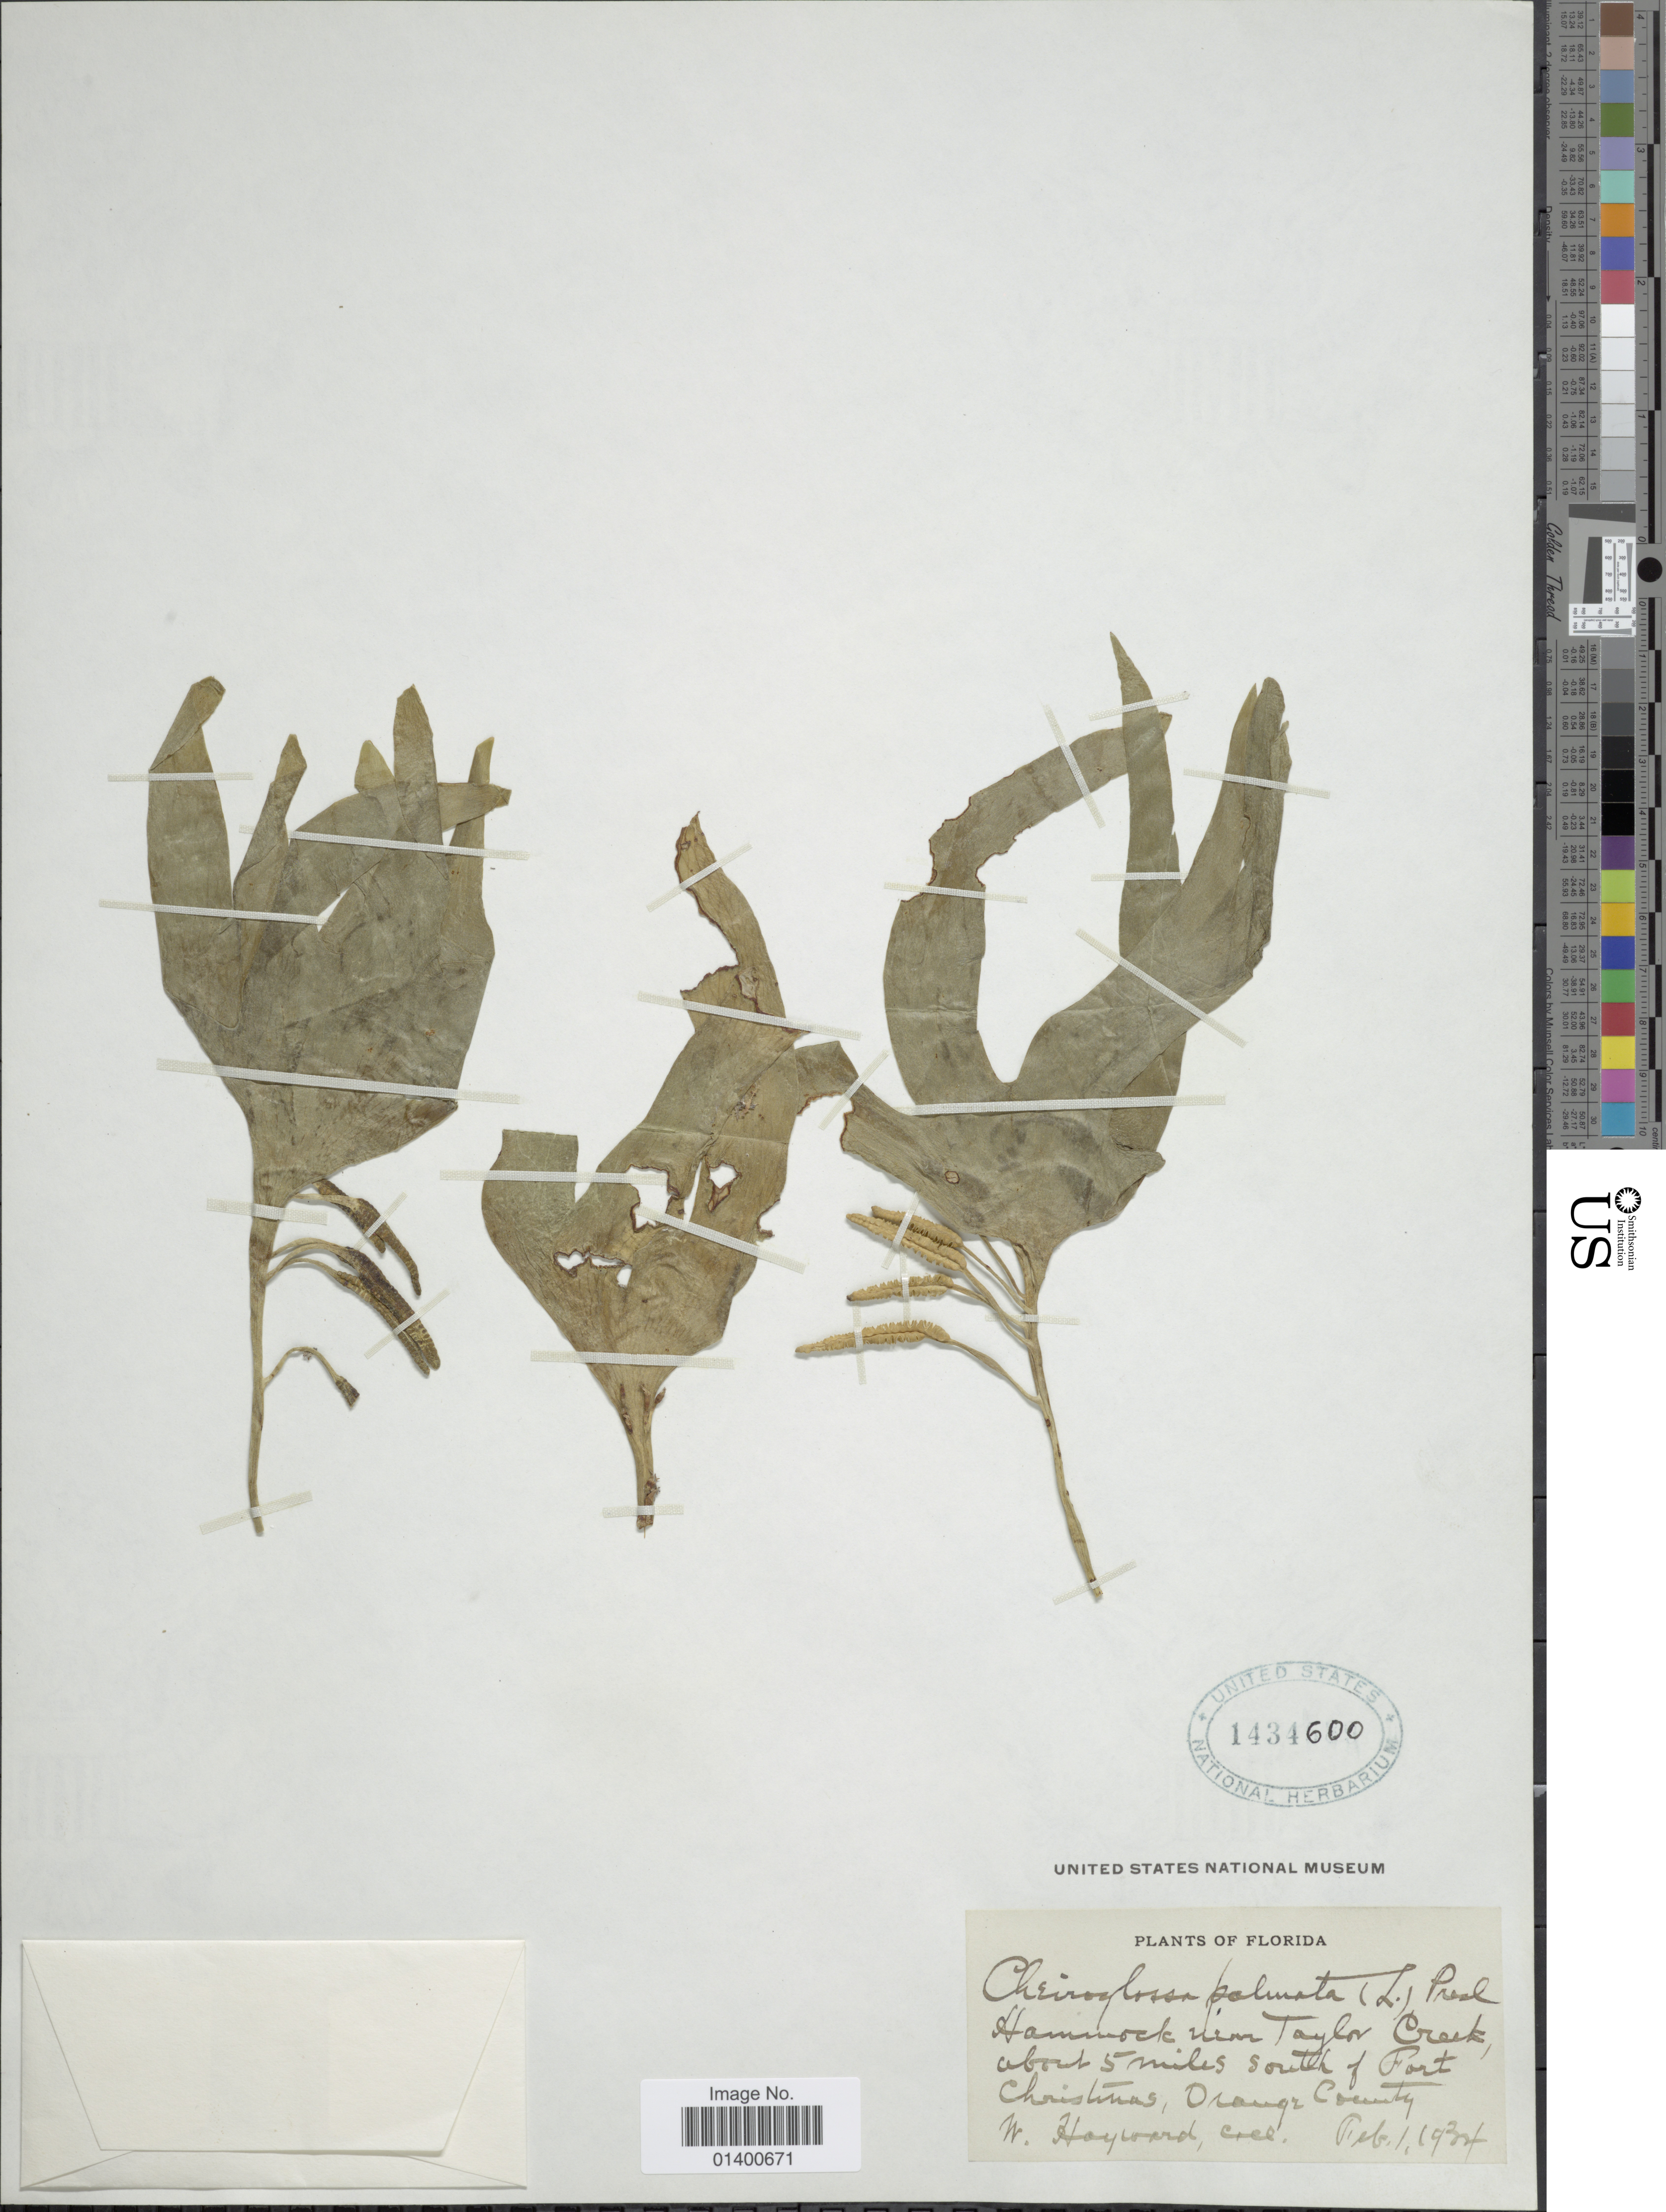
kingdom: Plantae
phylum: Tracheophyta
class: Polypodiopsida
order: Ophioglossales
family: Ophioglossaceae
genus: Cheiroglossa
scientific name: Cheiroglossa palmata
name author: (L.) C. Presl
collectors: W. Hayward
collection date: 1934-02-01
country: United States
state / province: Florida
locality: Hammock near Taylor Creek, about 5 miles south of Fort Christmas, Orange County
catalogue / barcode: US 1434600